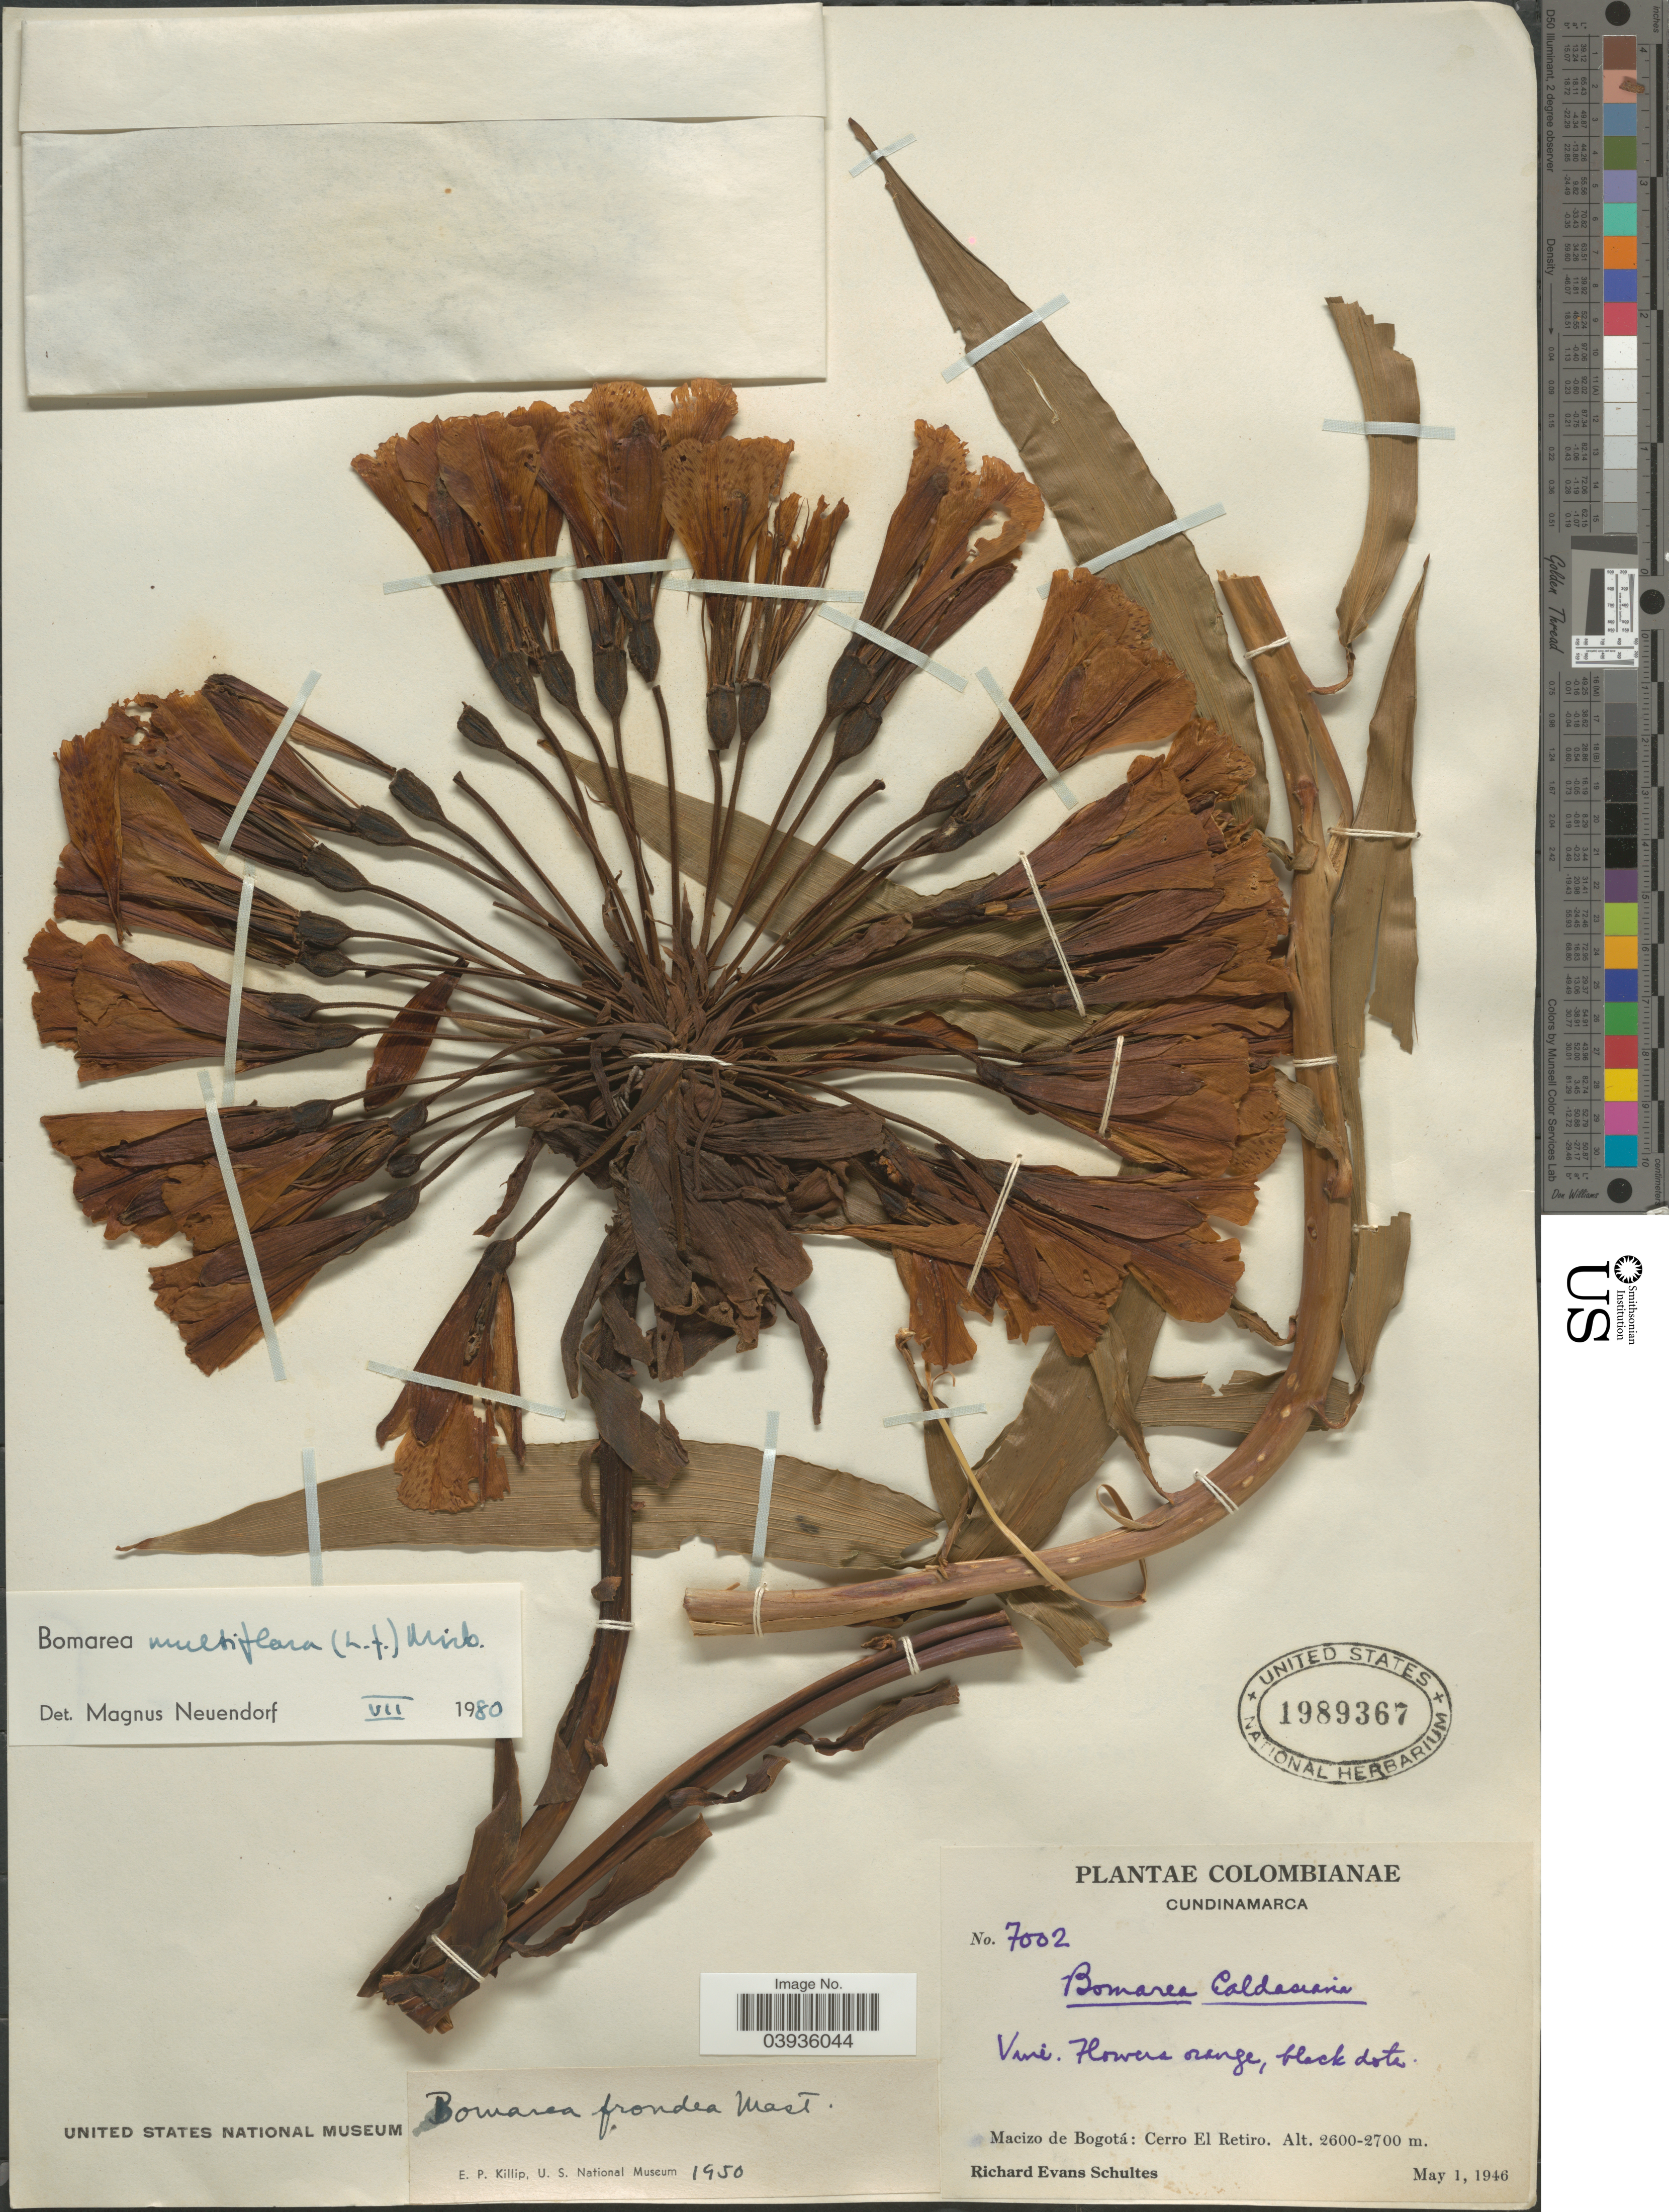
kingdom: Plantae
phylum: Tracheophyta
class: Liliopsida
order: Liliales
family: Alstroemeriaceae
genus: Bomarea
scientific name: Bomarea multiflora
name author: (L. f.) Mirb.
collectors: R. E. Schultes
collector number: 7002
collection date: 1946-05-01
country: Colombia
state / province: Cundinamarca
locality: Macizo de Bogotá: Cerro El Retiro.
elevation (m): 2600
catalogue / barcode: US 1989367